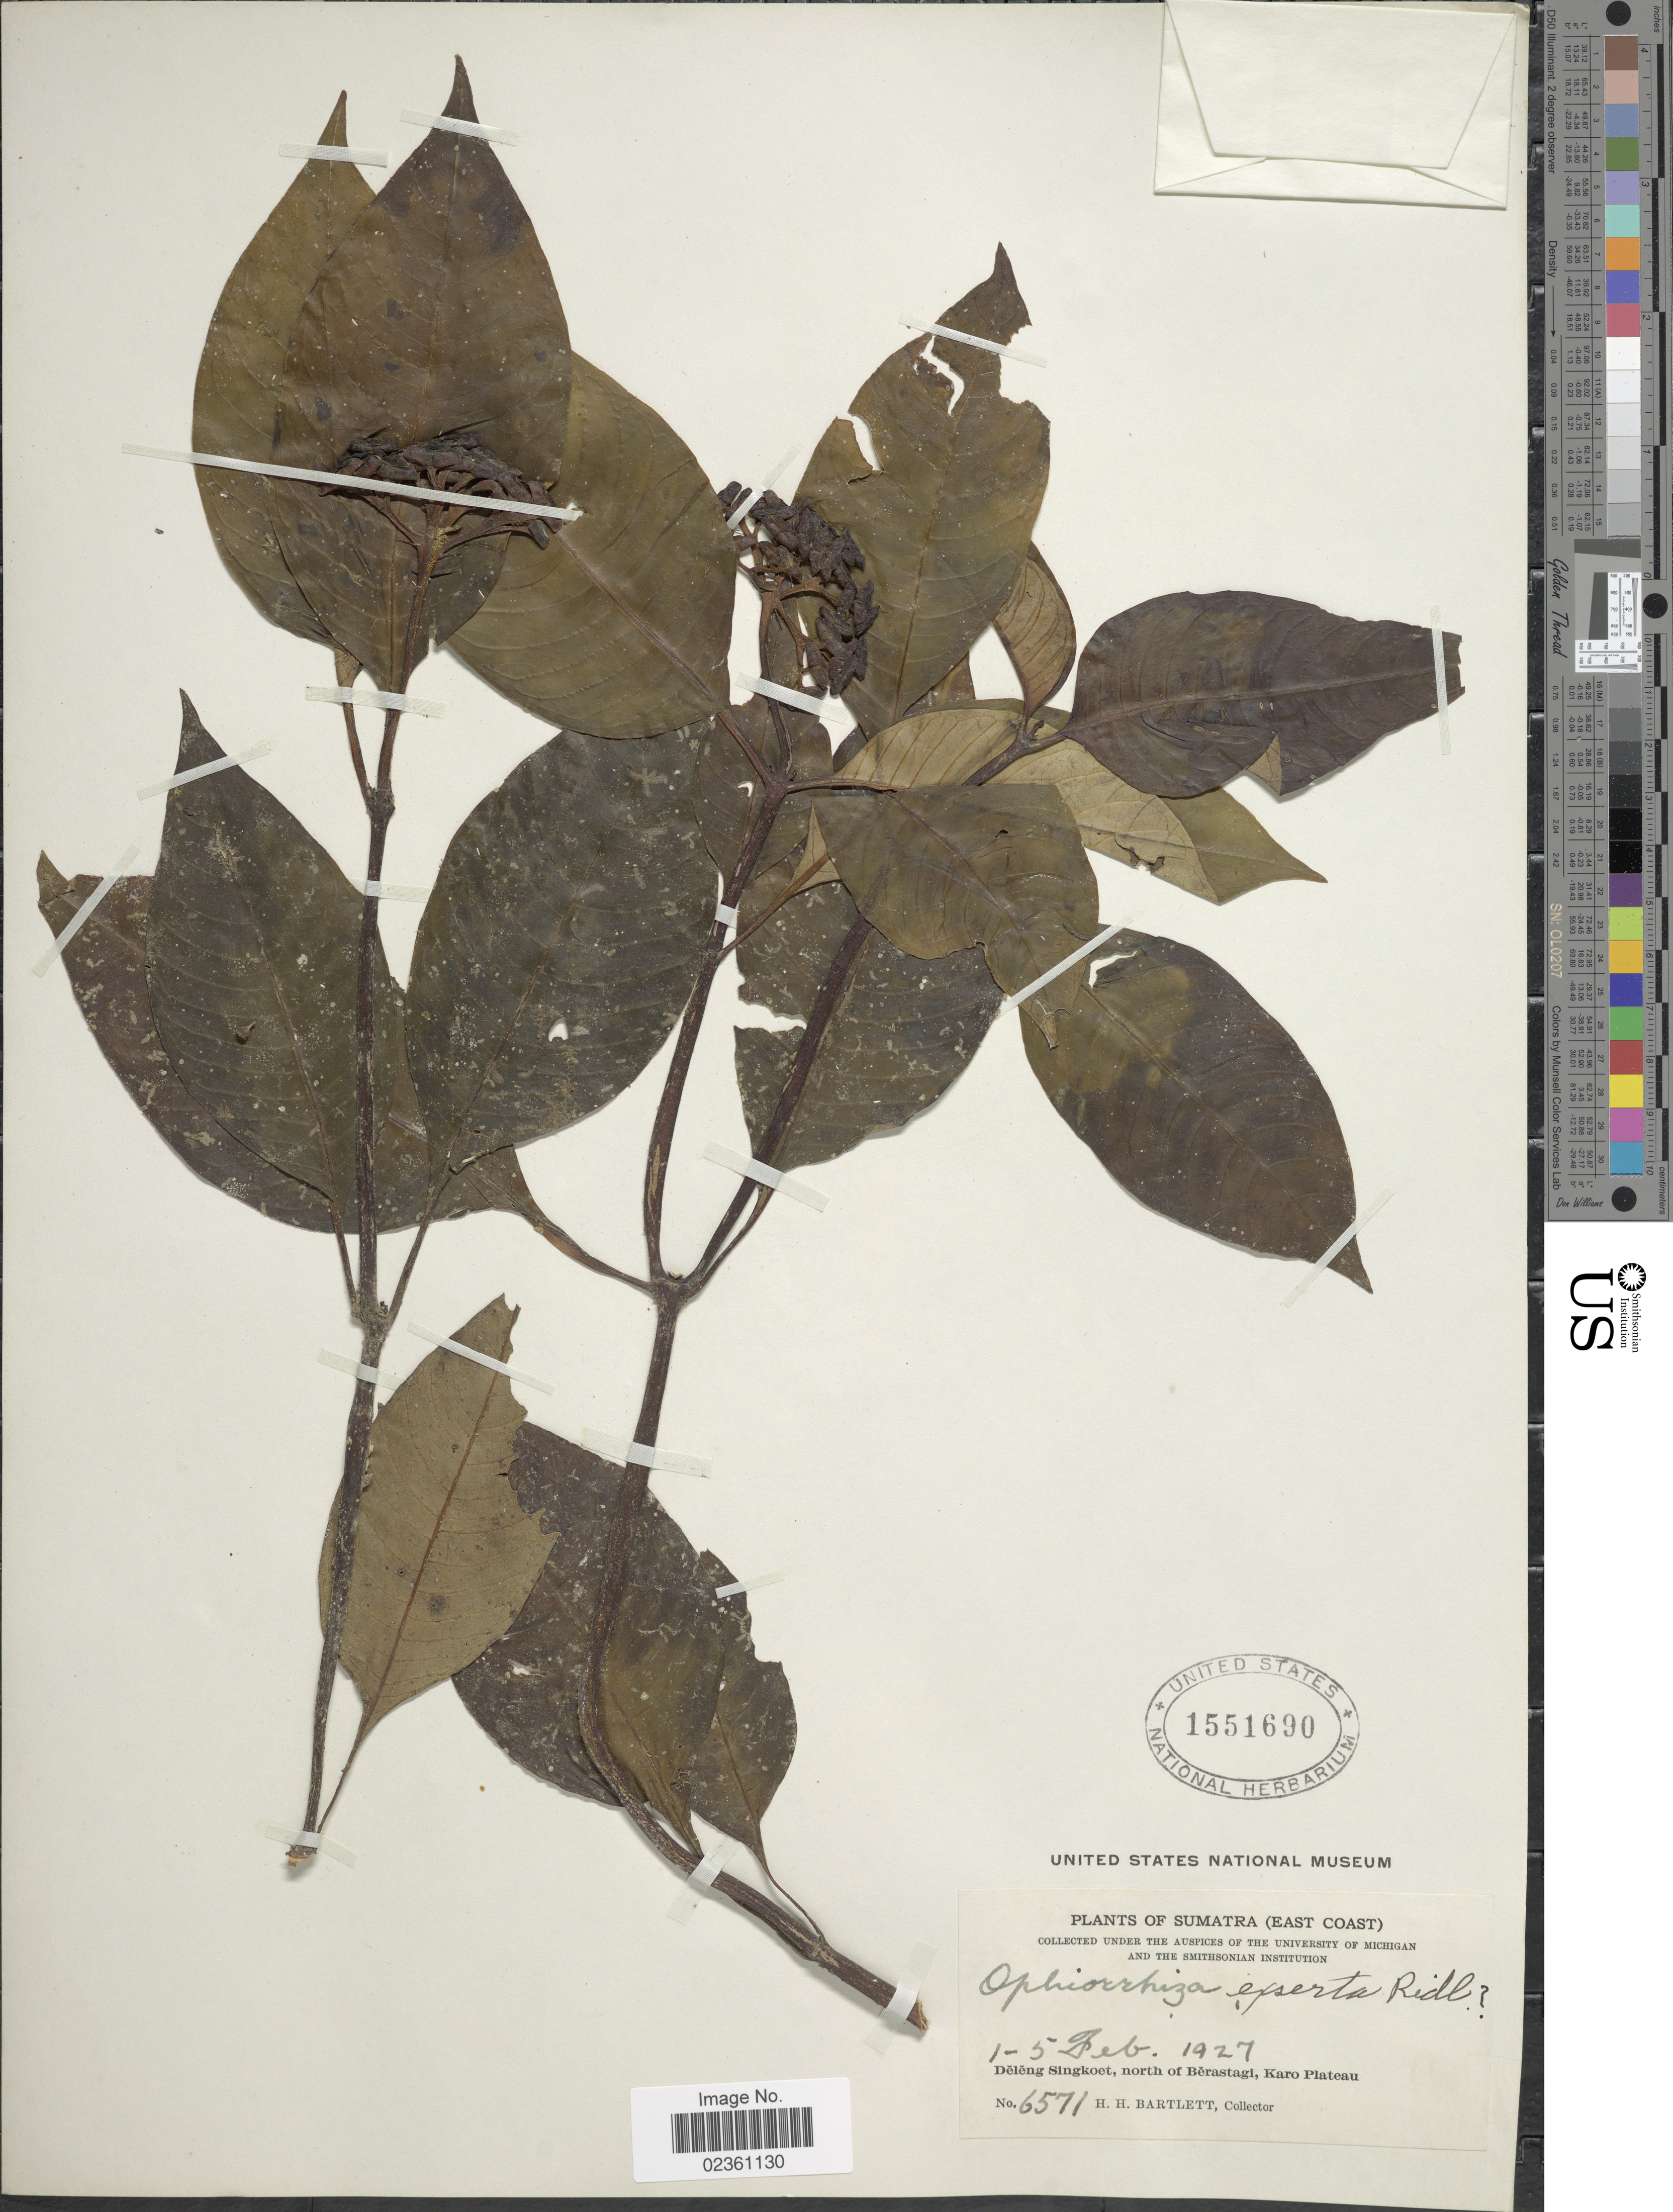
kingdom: Plantae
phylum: Tracheophyta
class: Magnoliopsida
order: Gentianales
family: Rubiaceae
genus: Ophiorrhiza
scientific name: Ophiorrhiza exserta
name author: Ridl.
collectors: H. H. Bartlett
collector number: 6571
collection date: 1927-02-01/1927-02-05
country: Indonesia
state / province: Sumatra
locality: (East Coast) Deleng Singkoet, north of Berastagi, Karo Plateau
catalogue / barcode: US 1551690